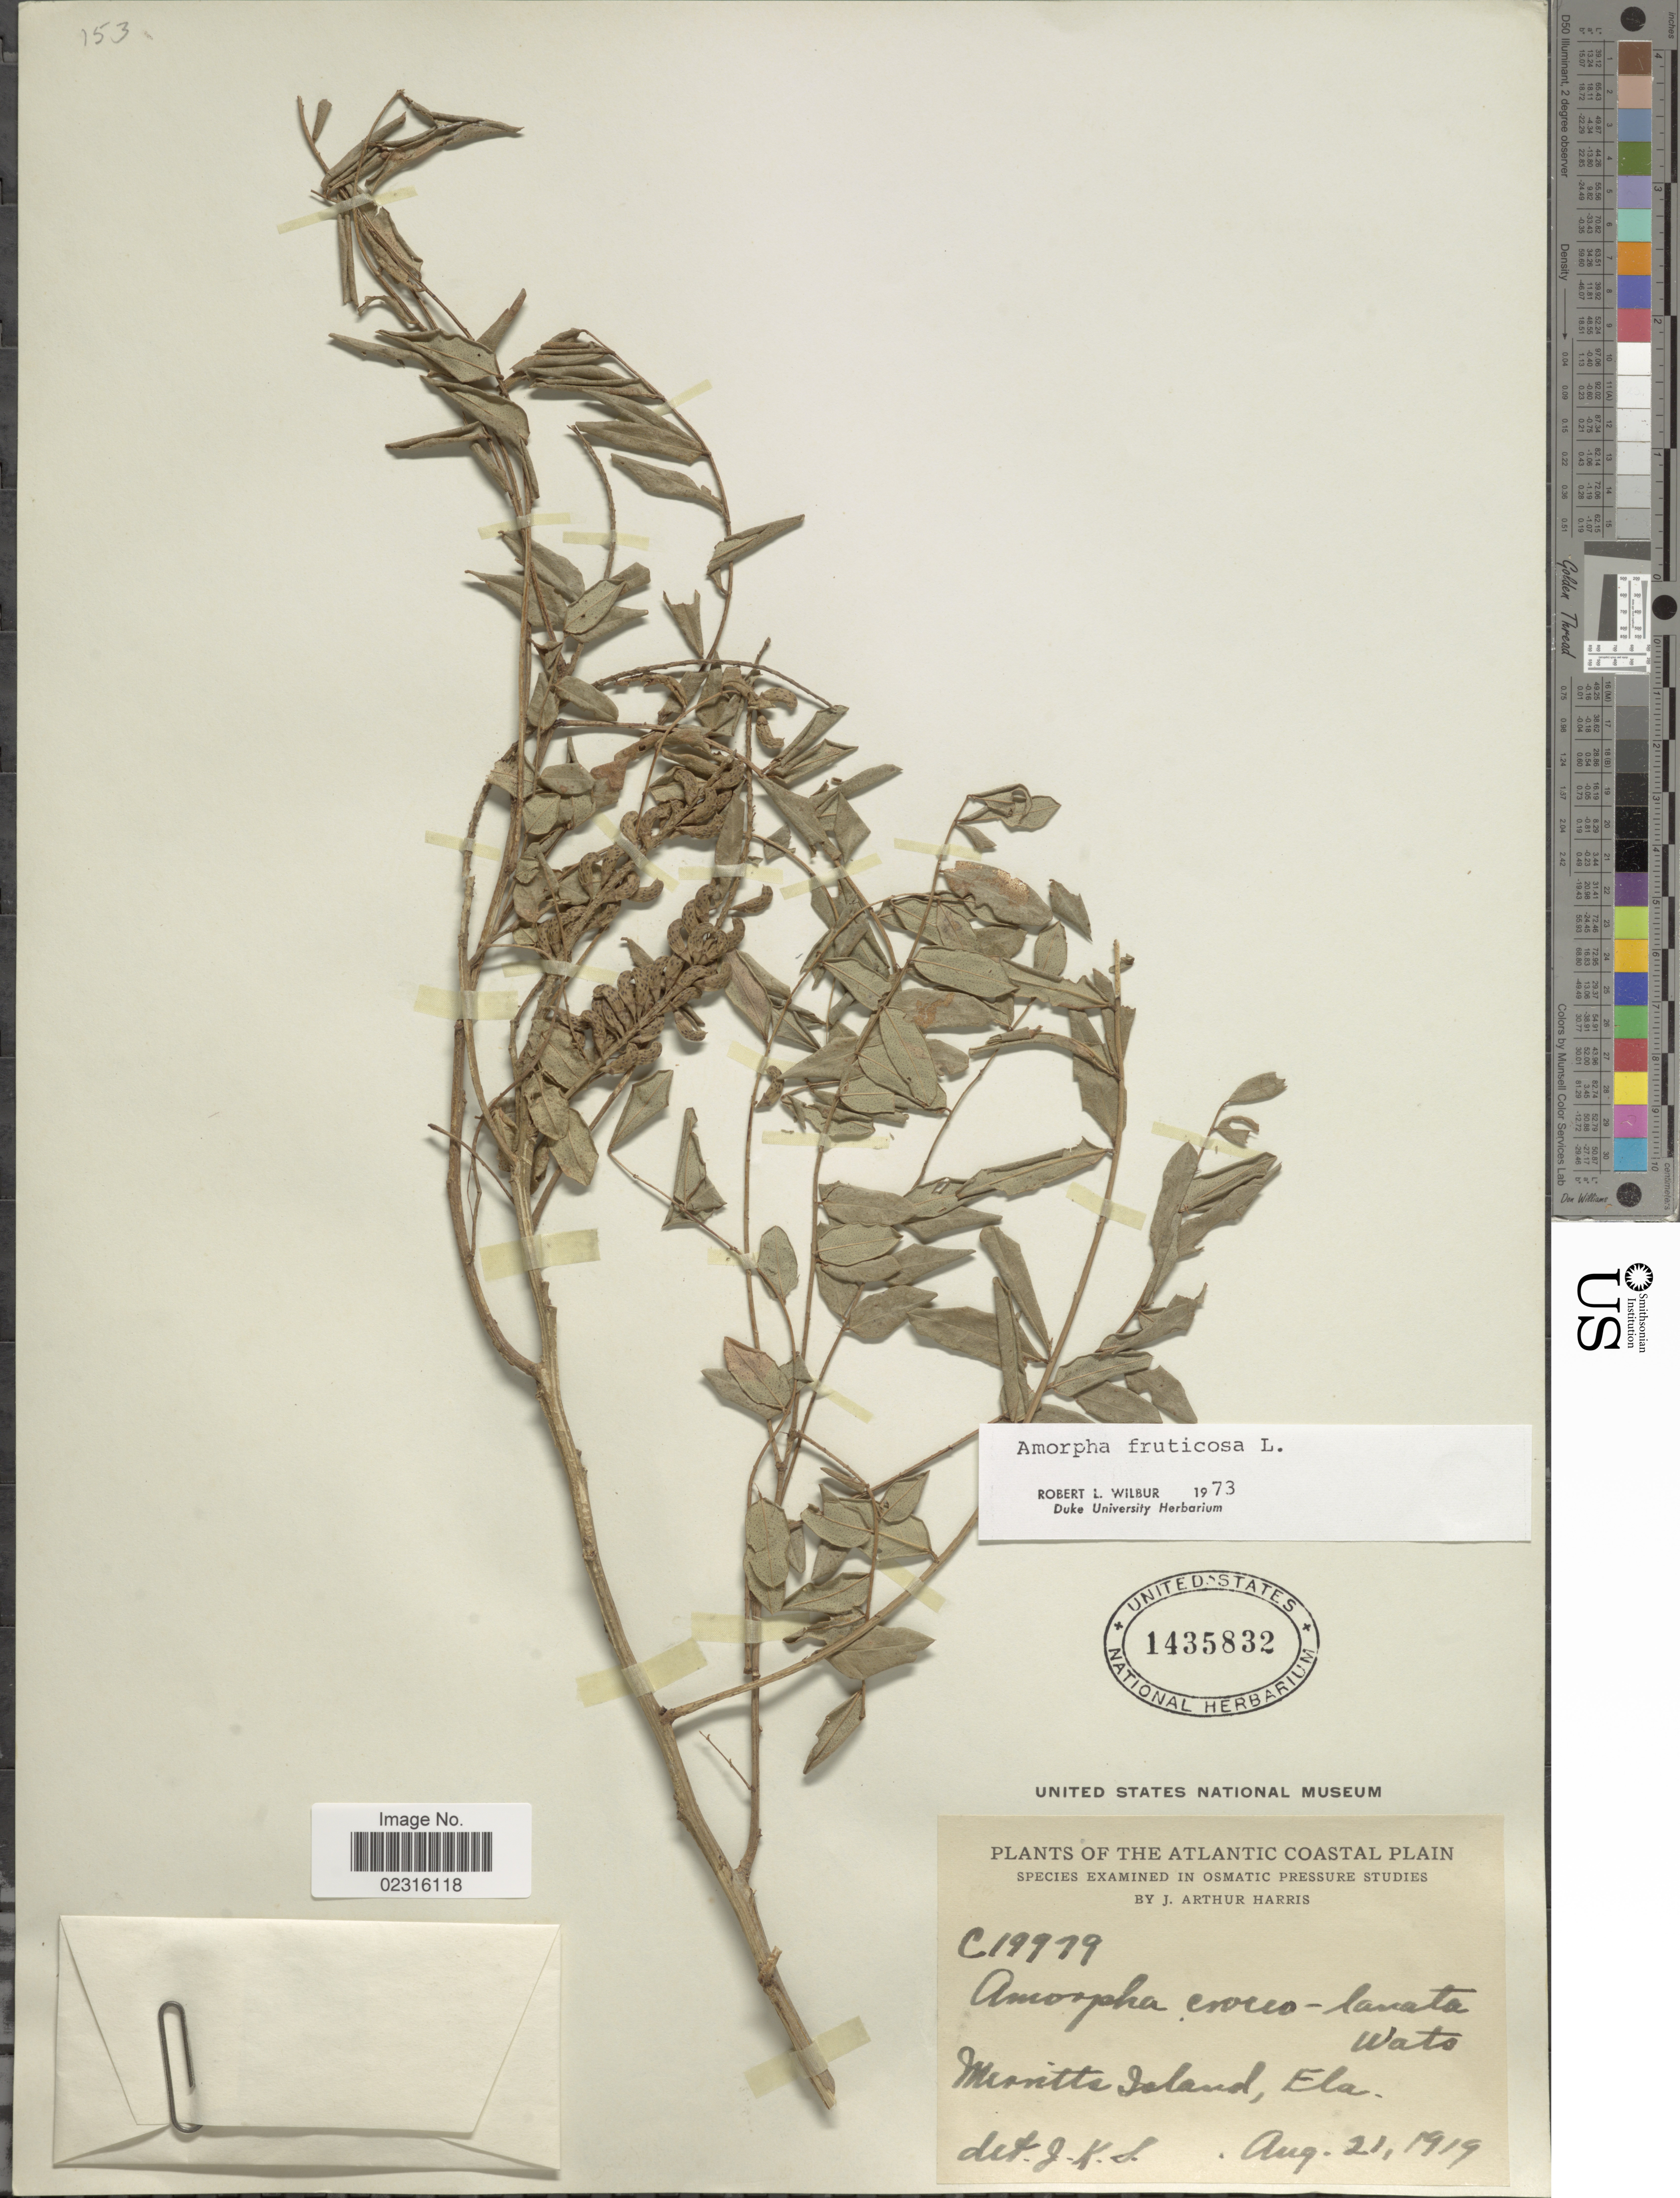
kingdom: Plantae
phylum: Tracheophyta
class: Magnoliopsida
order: Fabales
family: Fabaceae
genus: Amorpha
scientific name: Amorpha fruticosa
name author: L.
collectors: J. A. Harris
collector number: C19979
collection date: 1919-08-21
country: United States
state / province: Florida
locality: Mionitts Island, The Atlantic Coastal Plain.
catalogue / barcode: US 1435832